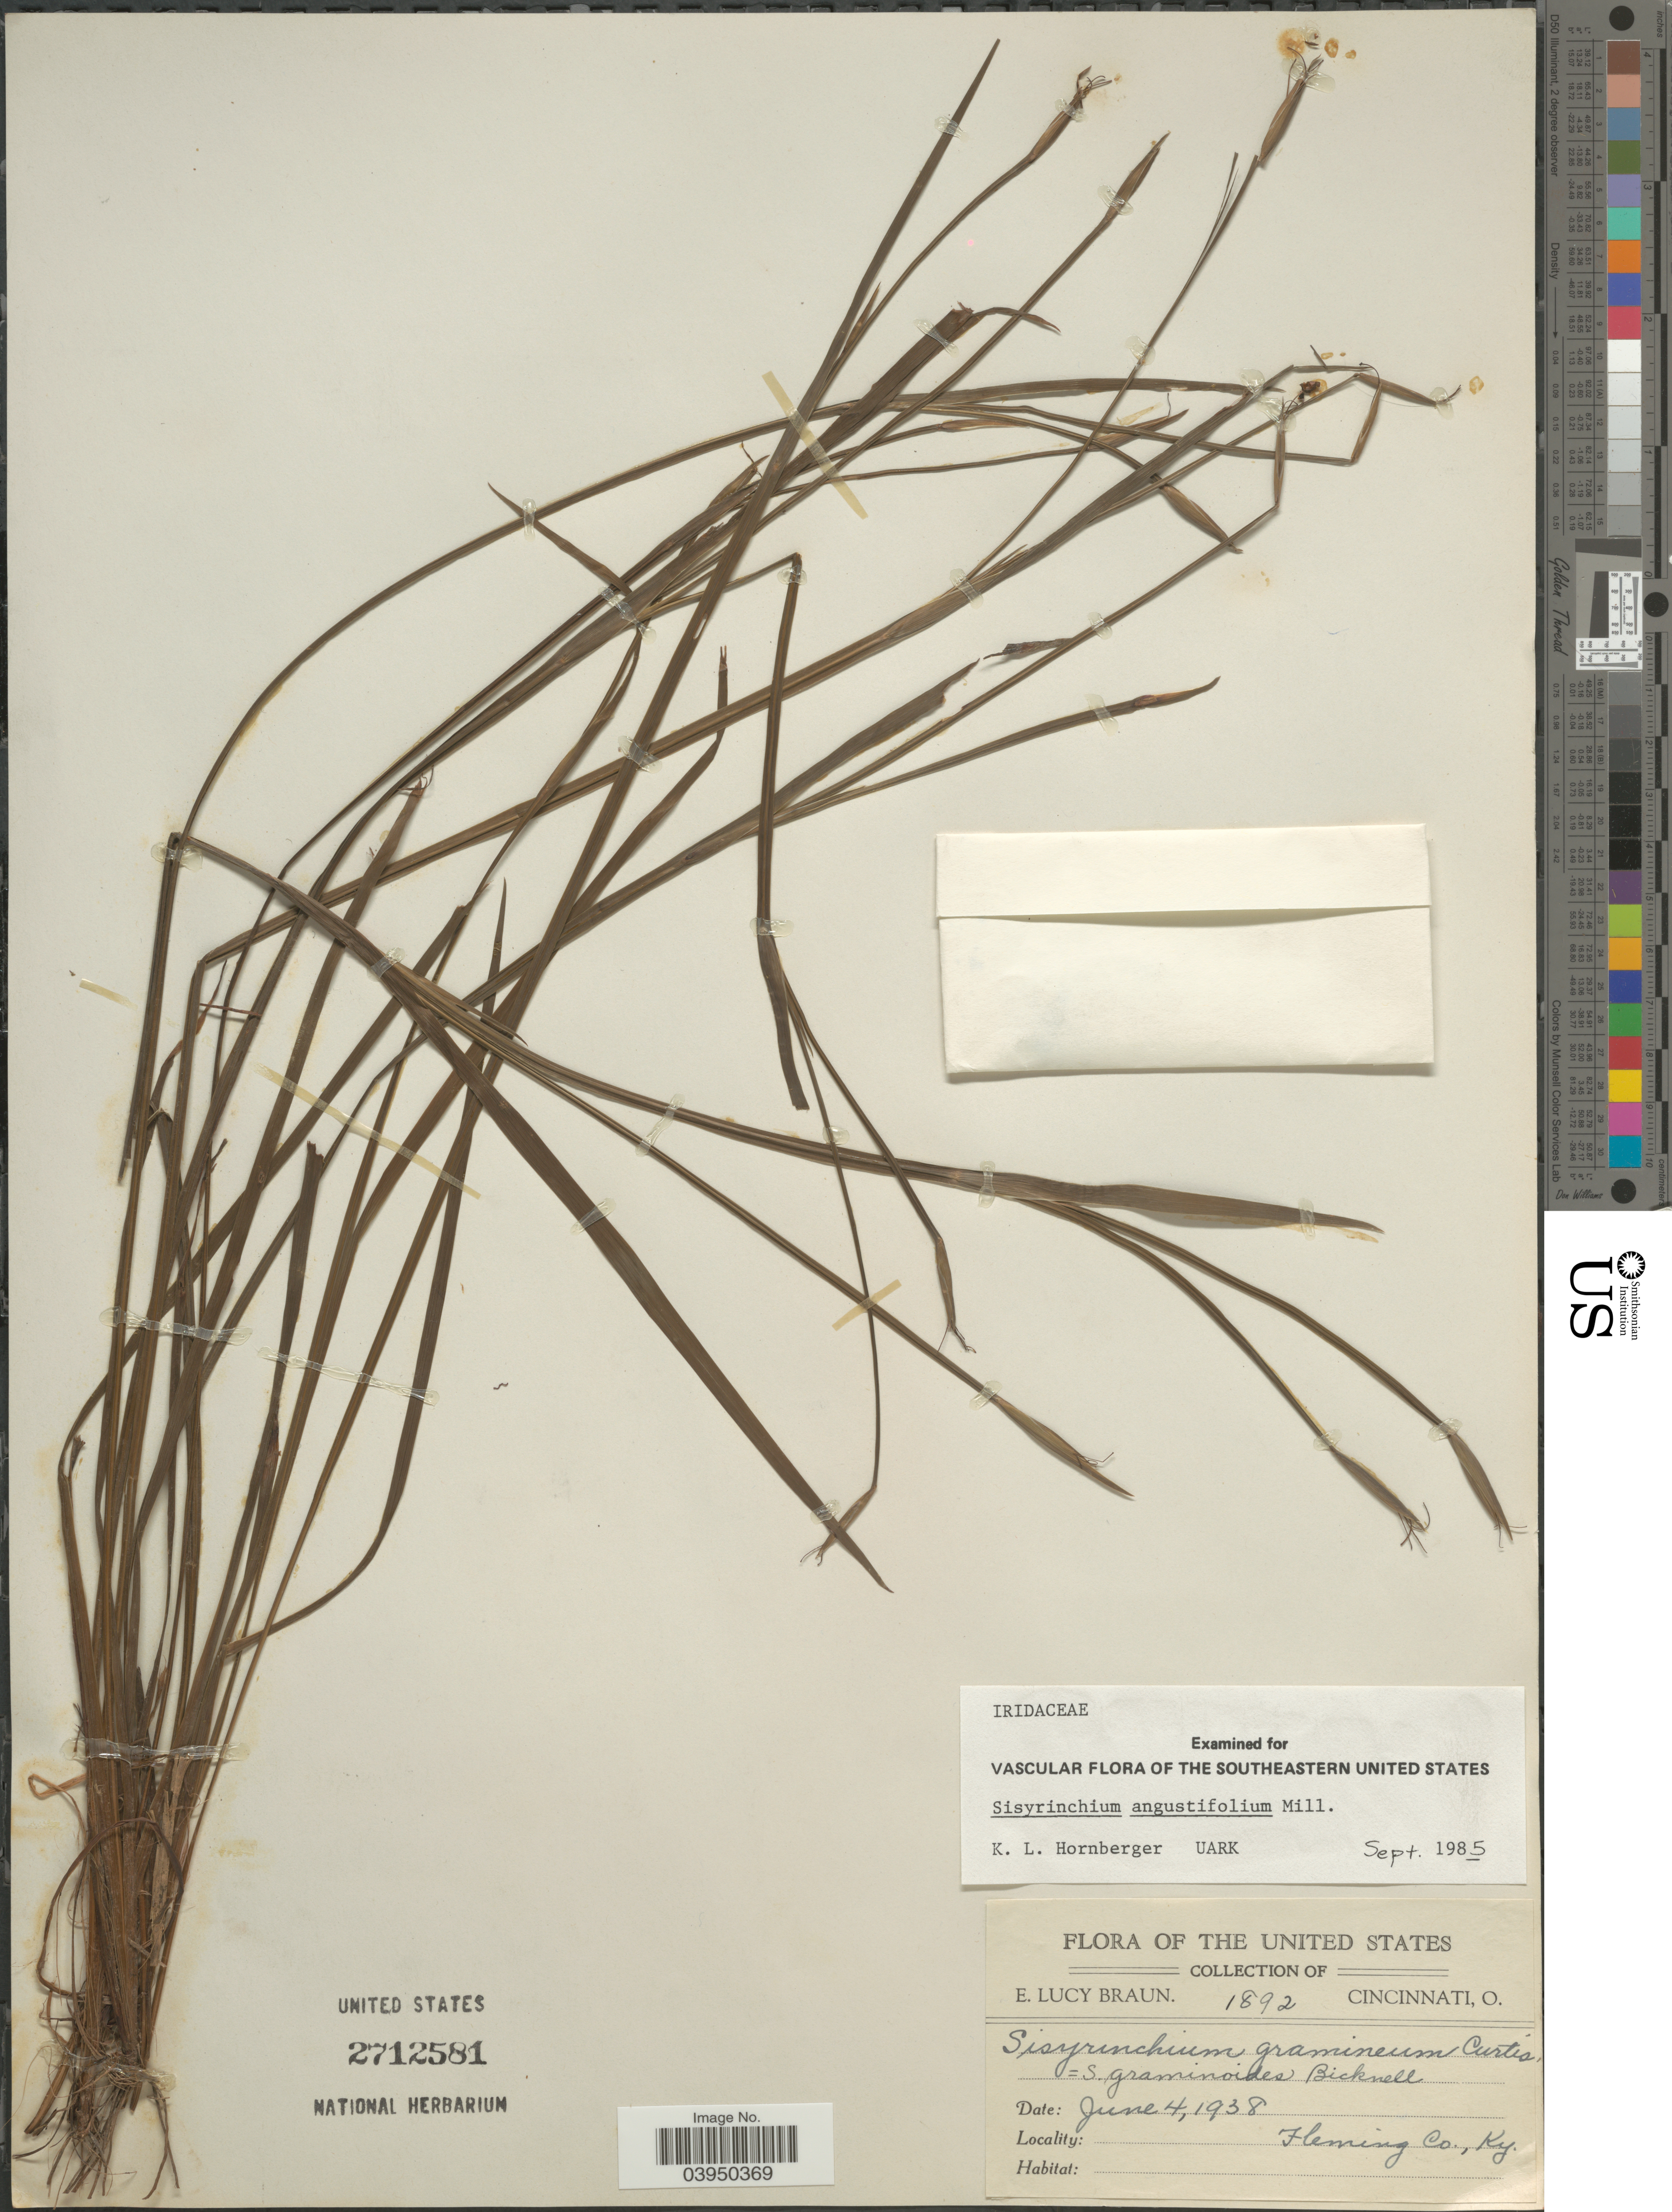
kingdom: Plantae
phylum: Tracheophyta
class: Liliopsida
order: Asparagales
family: Iridaceae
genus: Sisyrinchium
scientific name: Sisyrinchium angustifolium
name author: Mill.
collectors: E. L. Braun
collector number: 1892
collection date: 1938-06-04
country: United States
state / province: Kentucky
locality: Fleming Co.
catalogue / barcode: US 2712581